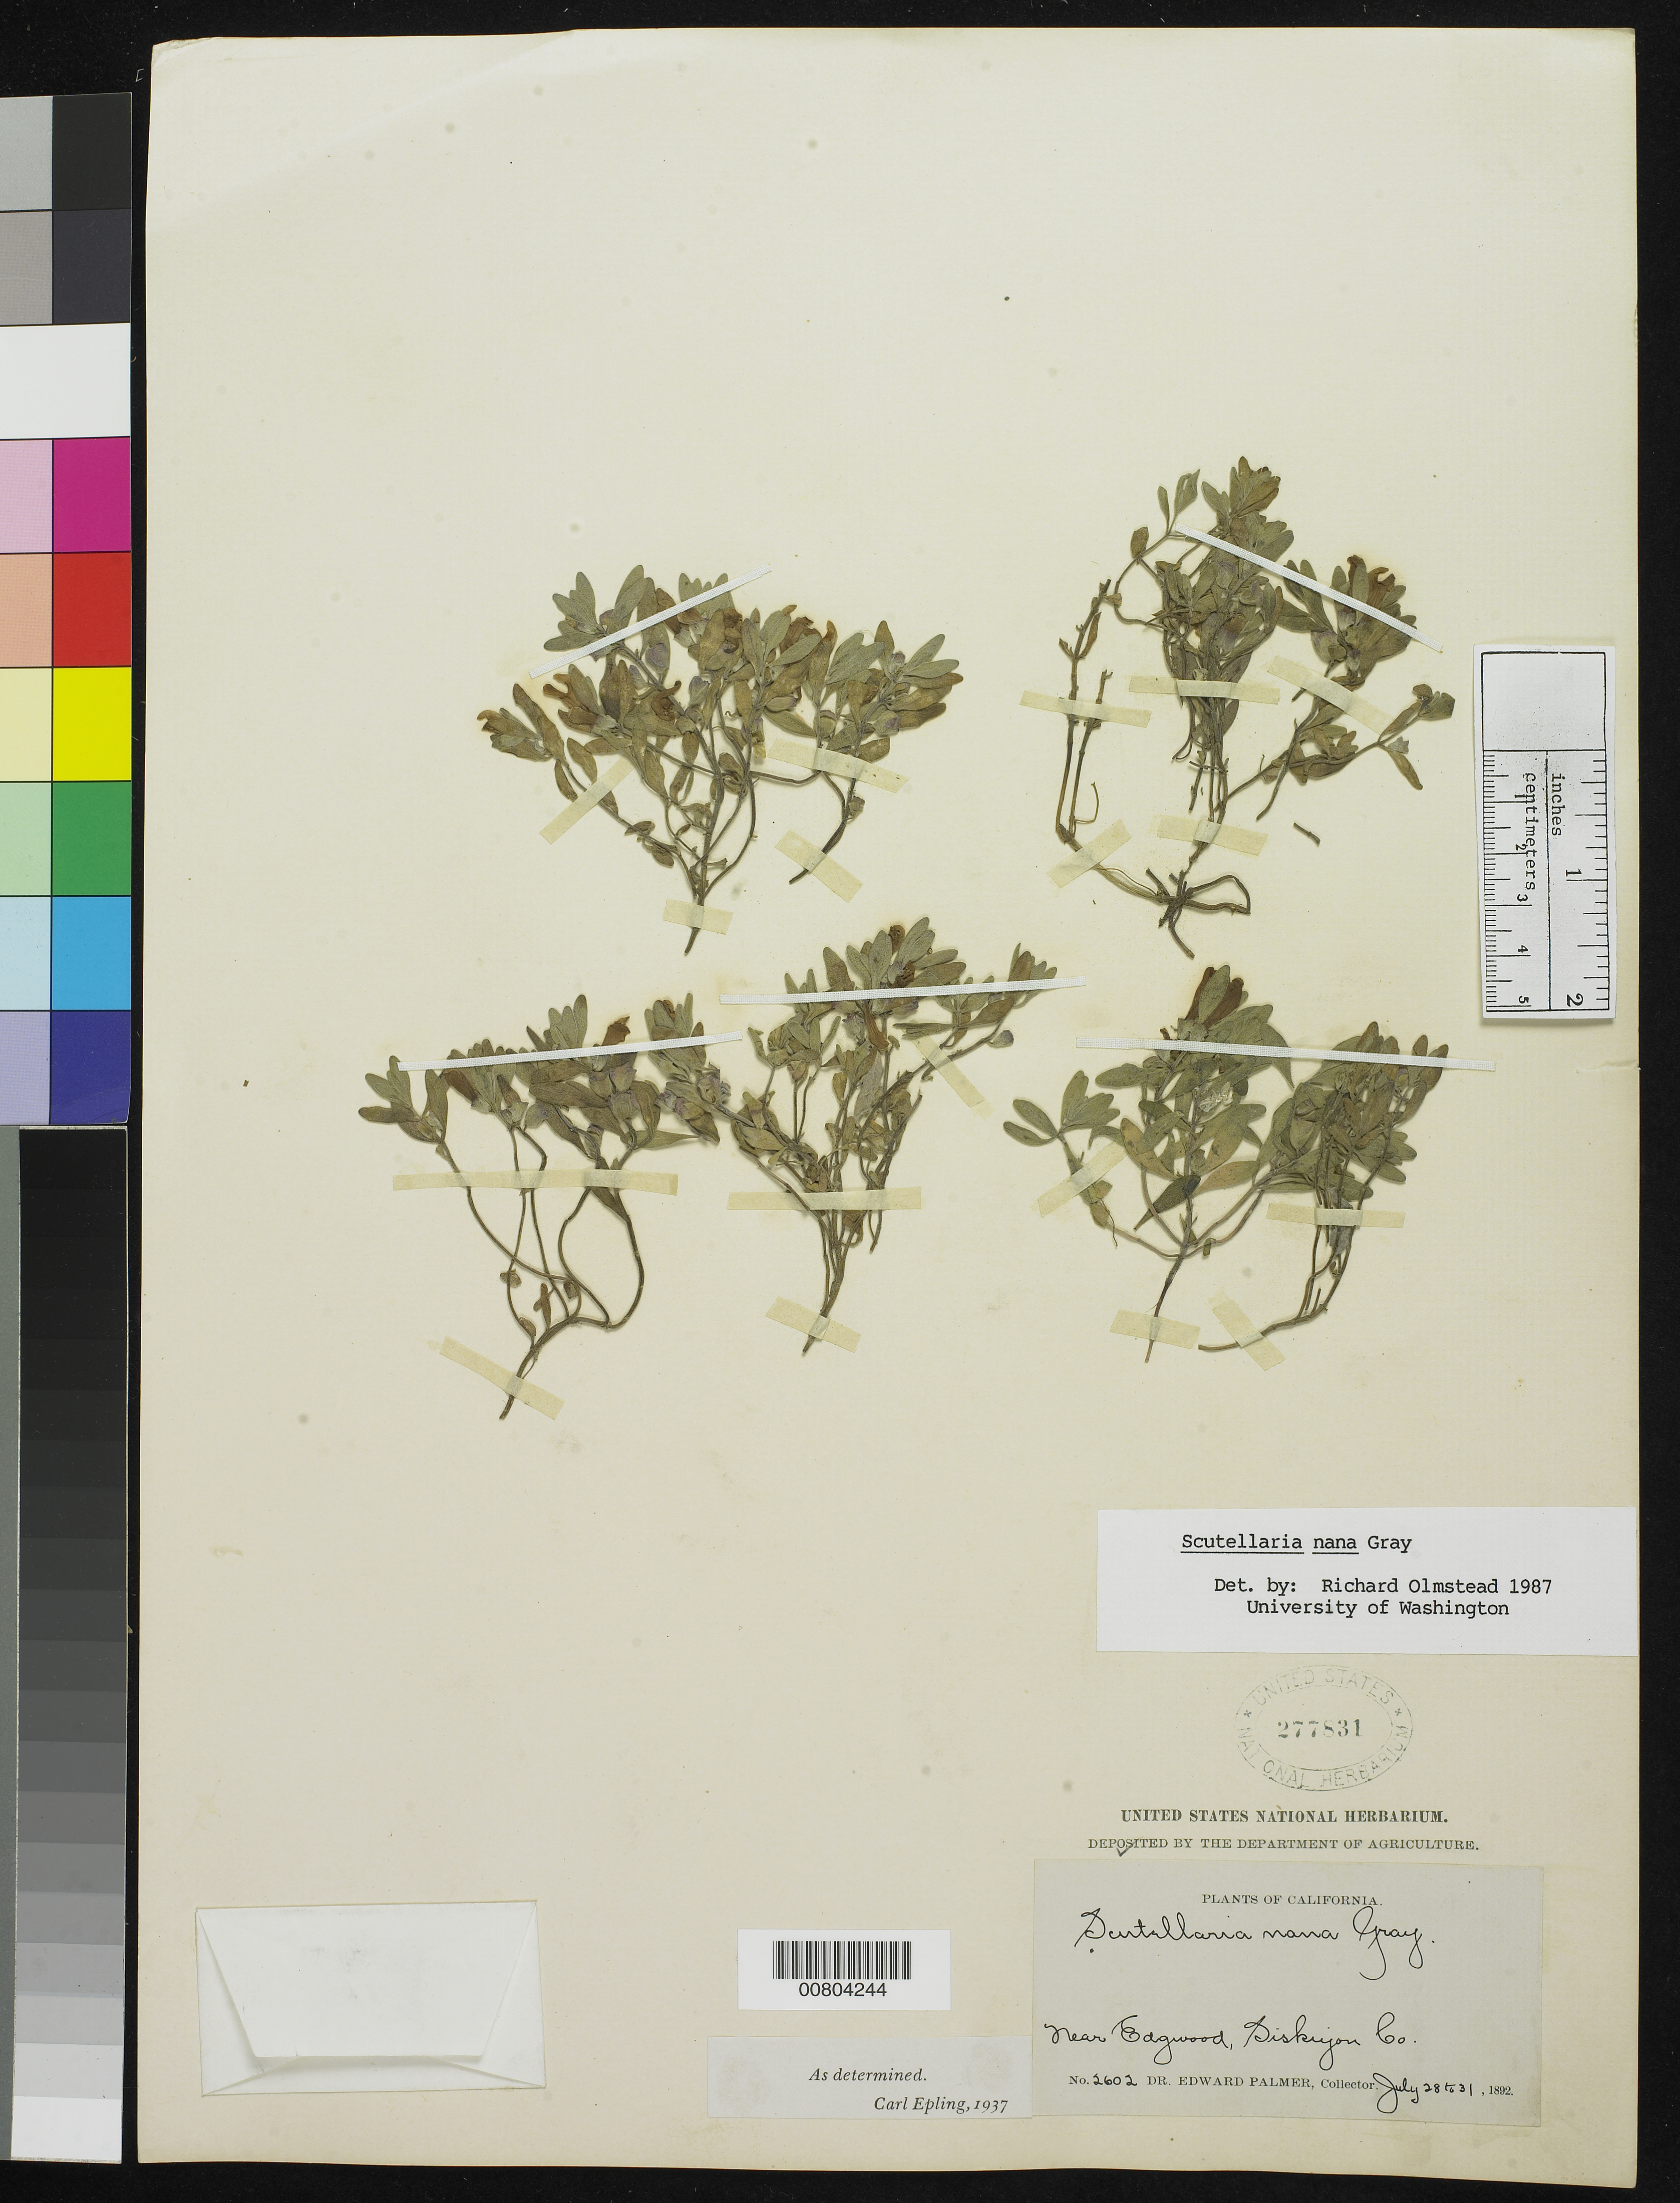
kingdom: Plantae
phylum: Tracheophyta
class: Magnoliopsida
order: Lamiales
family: Lamiaceae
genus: Scutellaria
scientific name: Scutellaria nana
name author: A. Gray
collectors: E. Palmer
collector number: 2602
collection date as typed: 28 Jul 1892 to 31 Jul 1892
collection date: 1892-07-28/1892-07-31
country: United States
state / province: California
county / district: Siskiyou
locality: Near Edgwood, Siskiyou County, California.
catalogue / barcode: US 277831